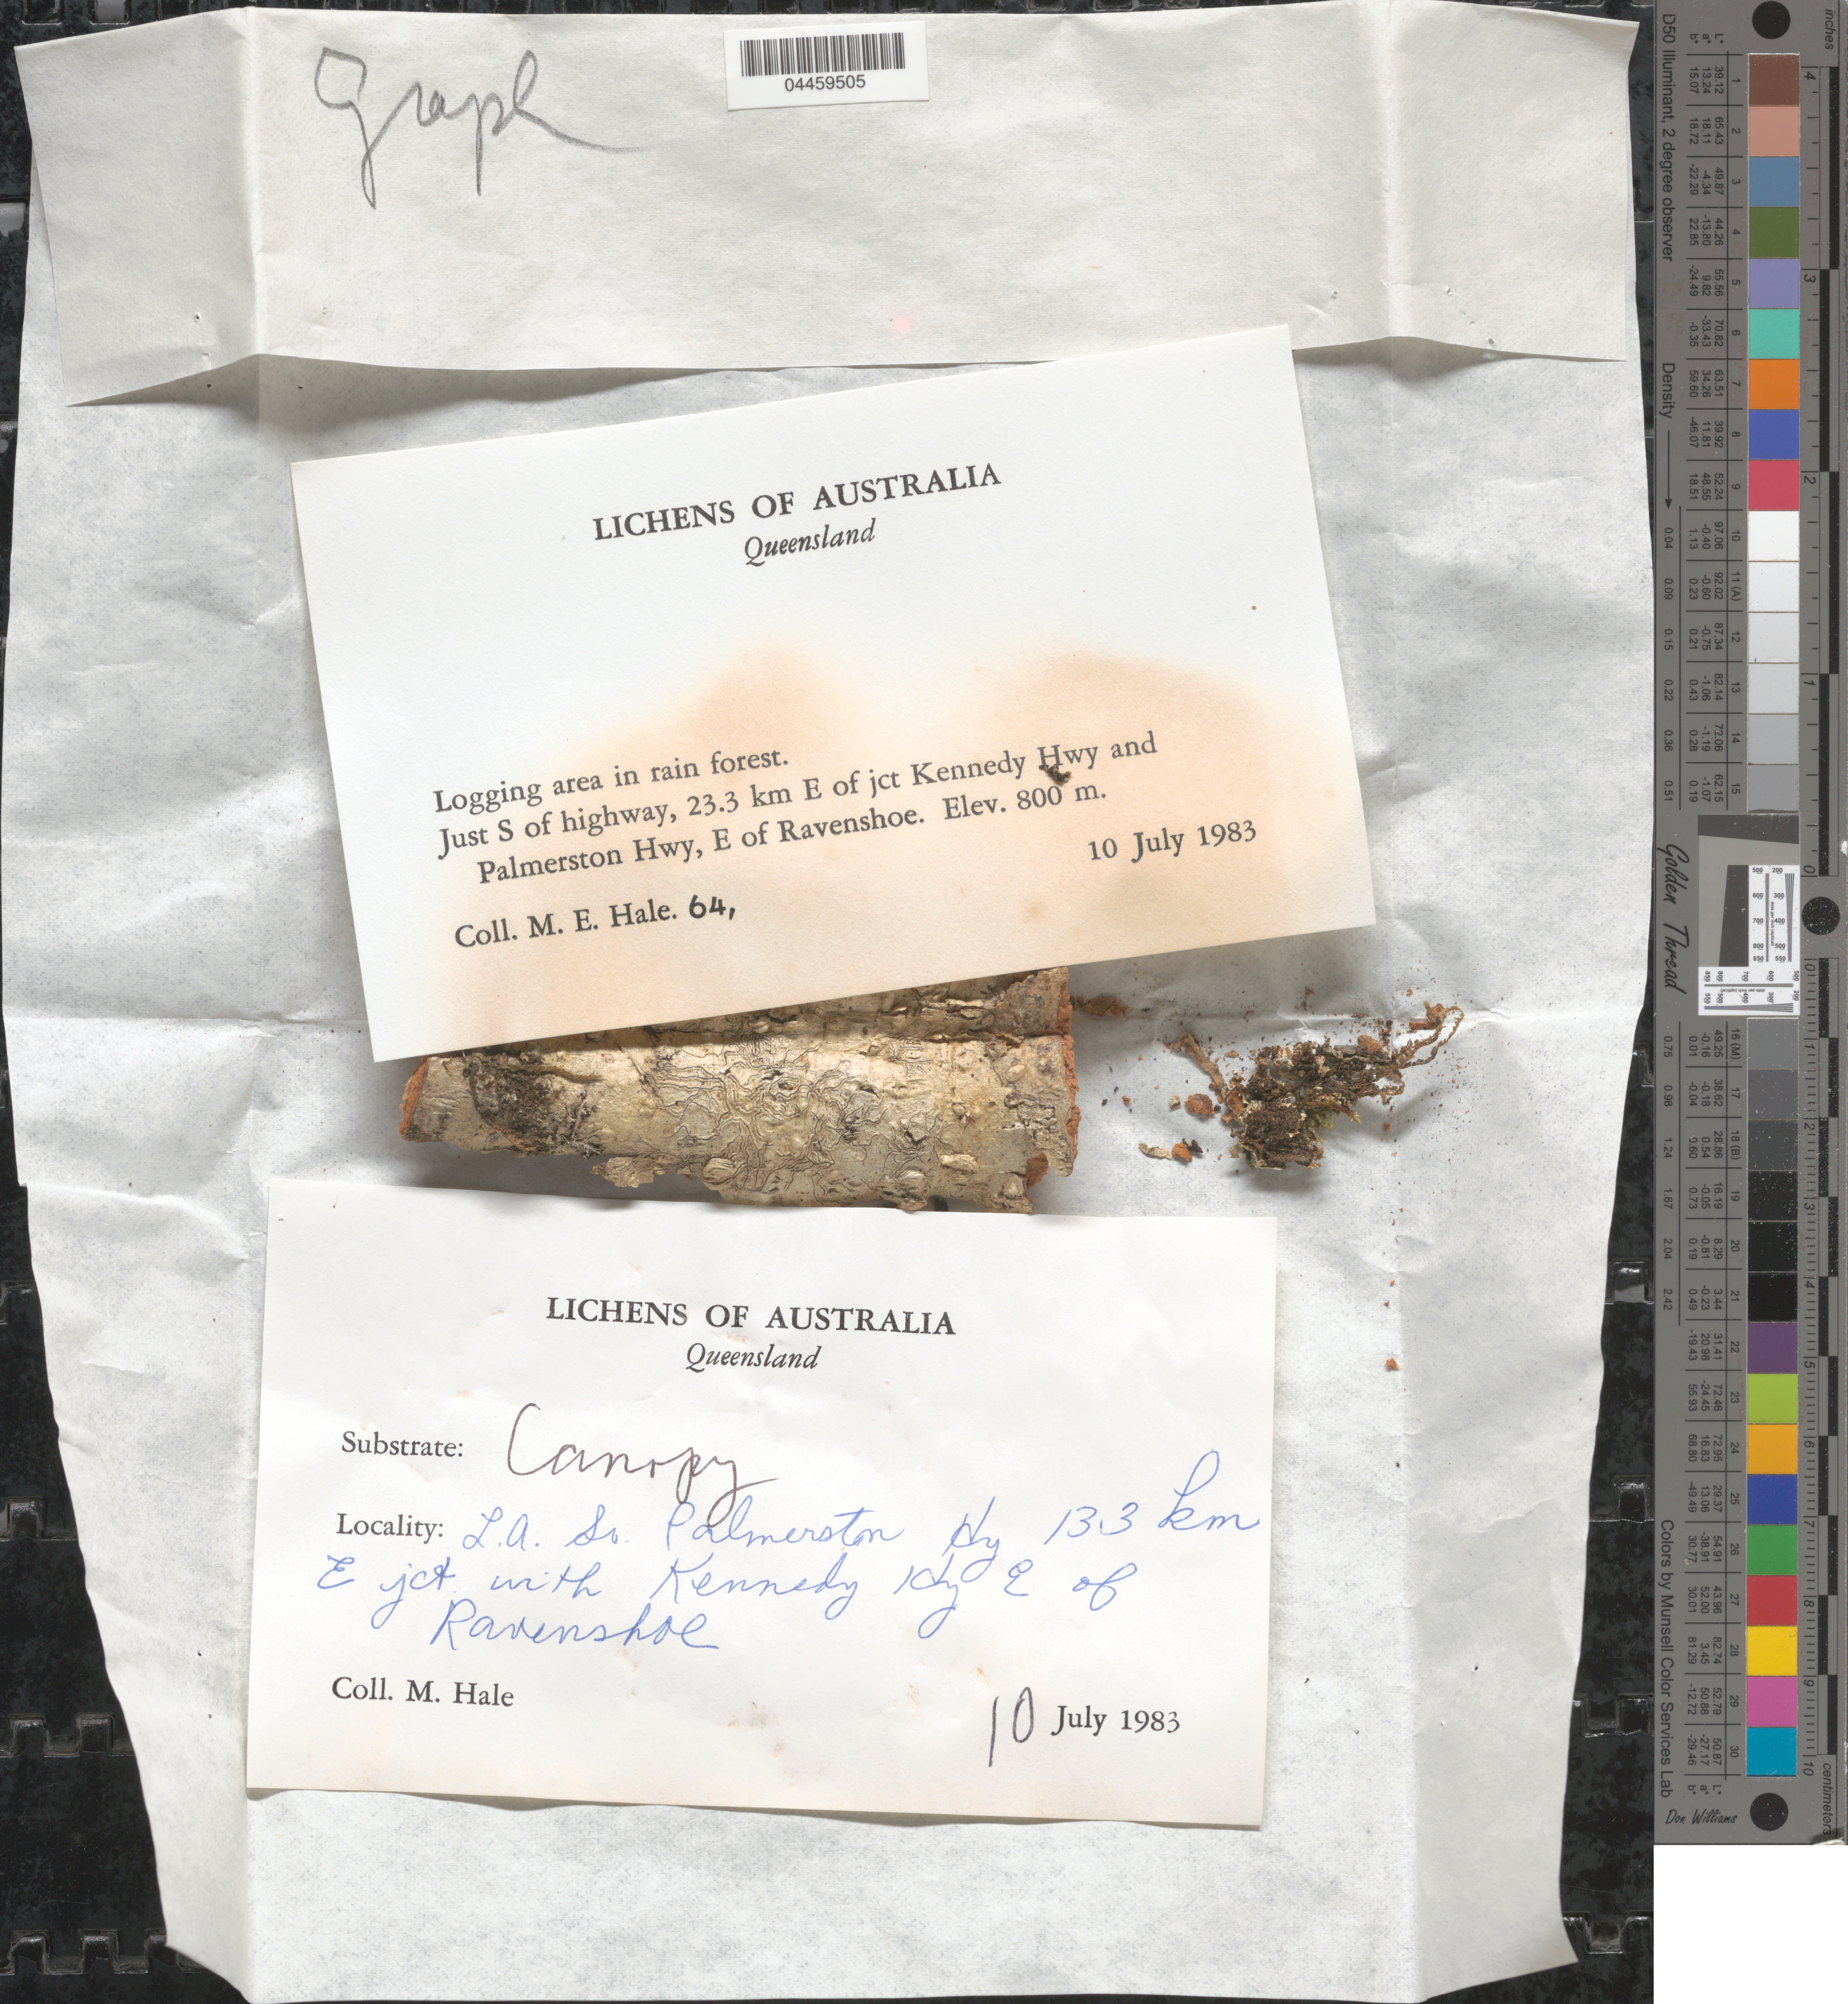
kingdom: Fungi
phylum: Ascomycota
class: Lecanoromycetes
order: Ostropales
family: Graphidaceae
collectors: M. Hale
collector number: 64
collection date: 1983-07-10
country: Australia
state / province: Queensland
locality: Logging area in rain forest. Just S of Highway, 23.3 km E of jct Kennedy Hwy and Palmerston Hwy, E of Ravenshoe. L.A. so Palmerston Hy 13.3 km E jct with Kennedy Hwy E of Ravenshoe.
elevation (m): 800